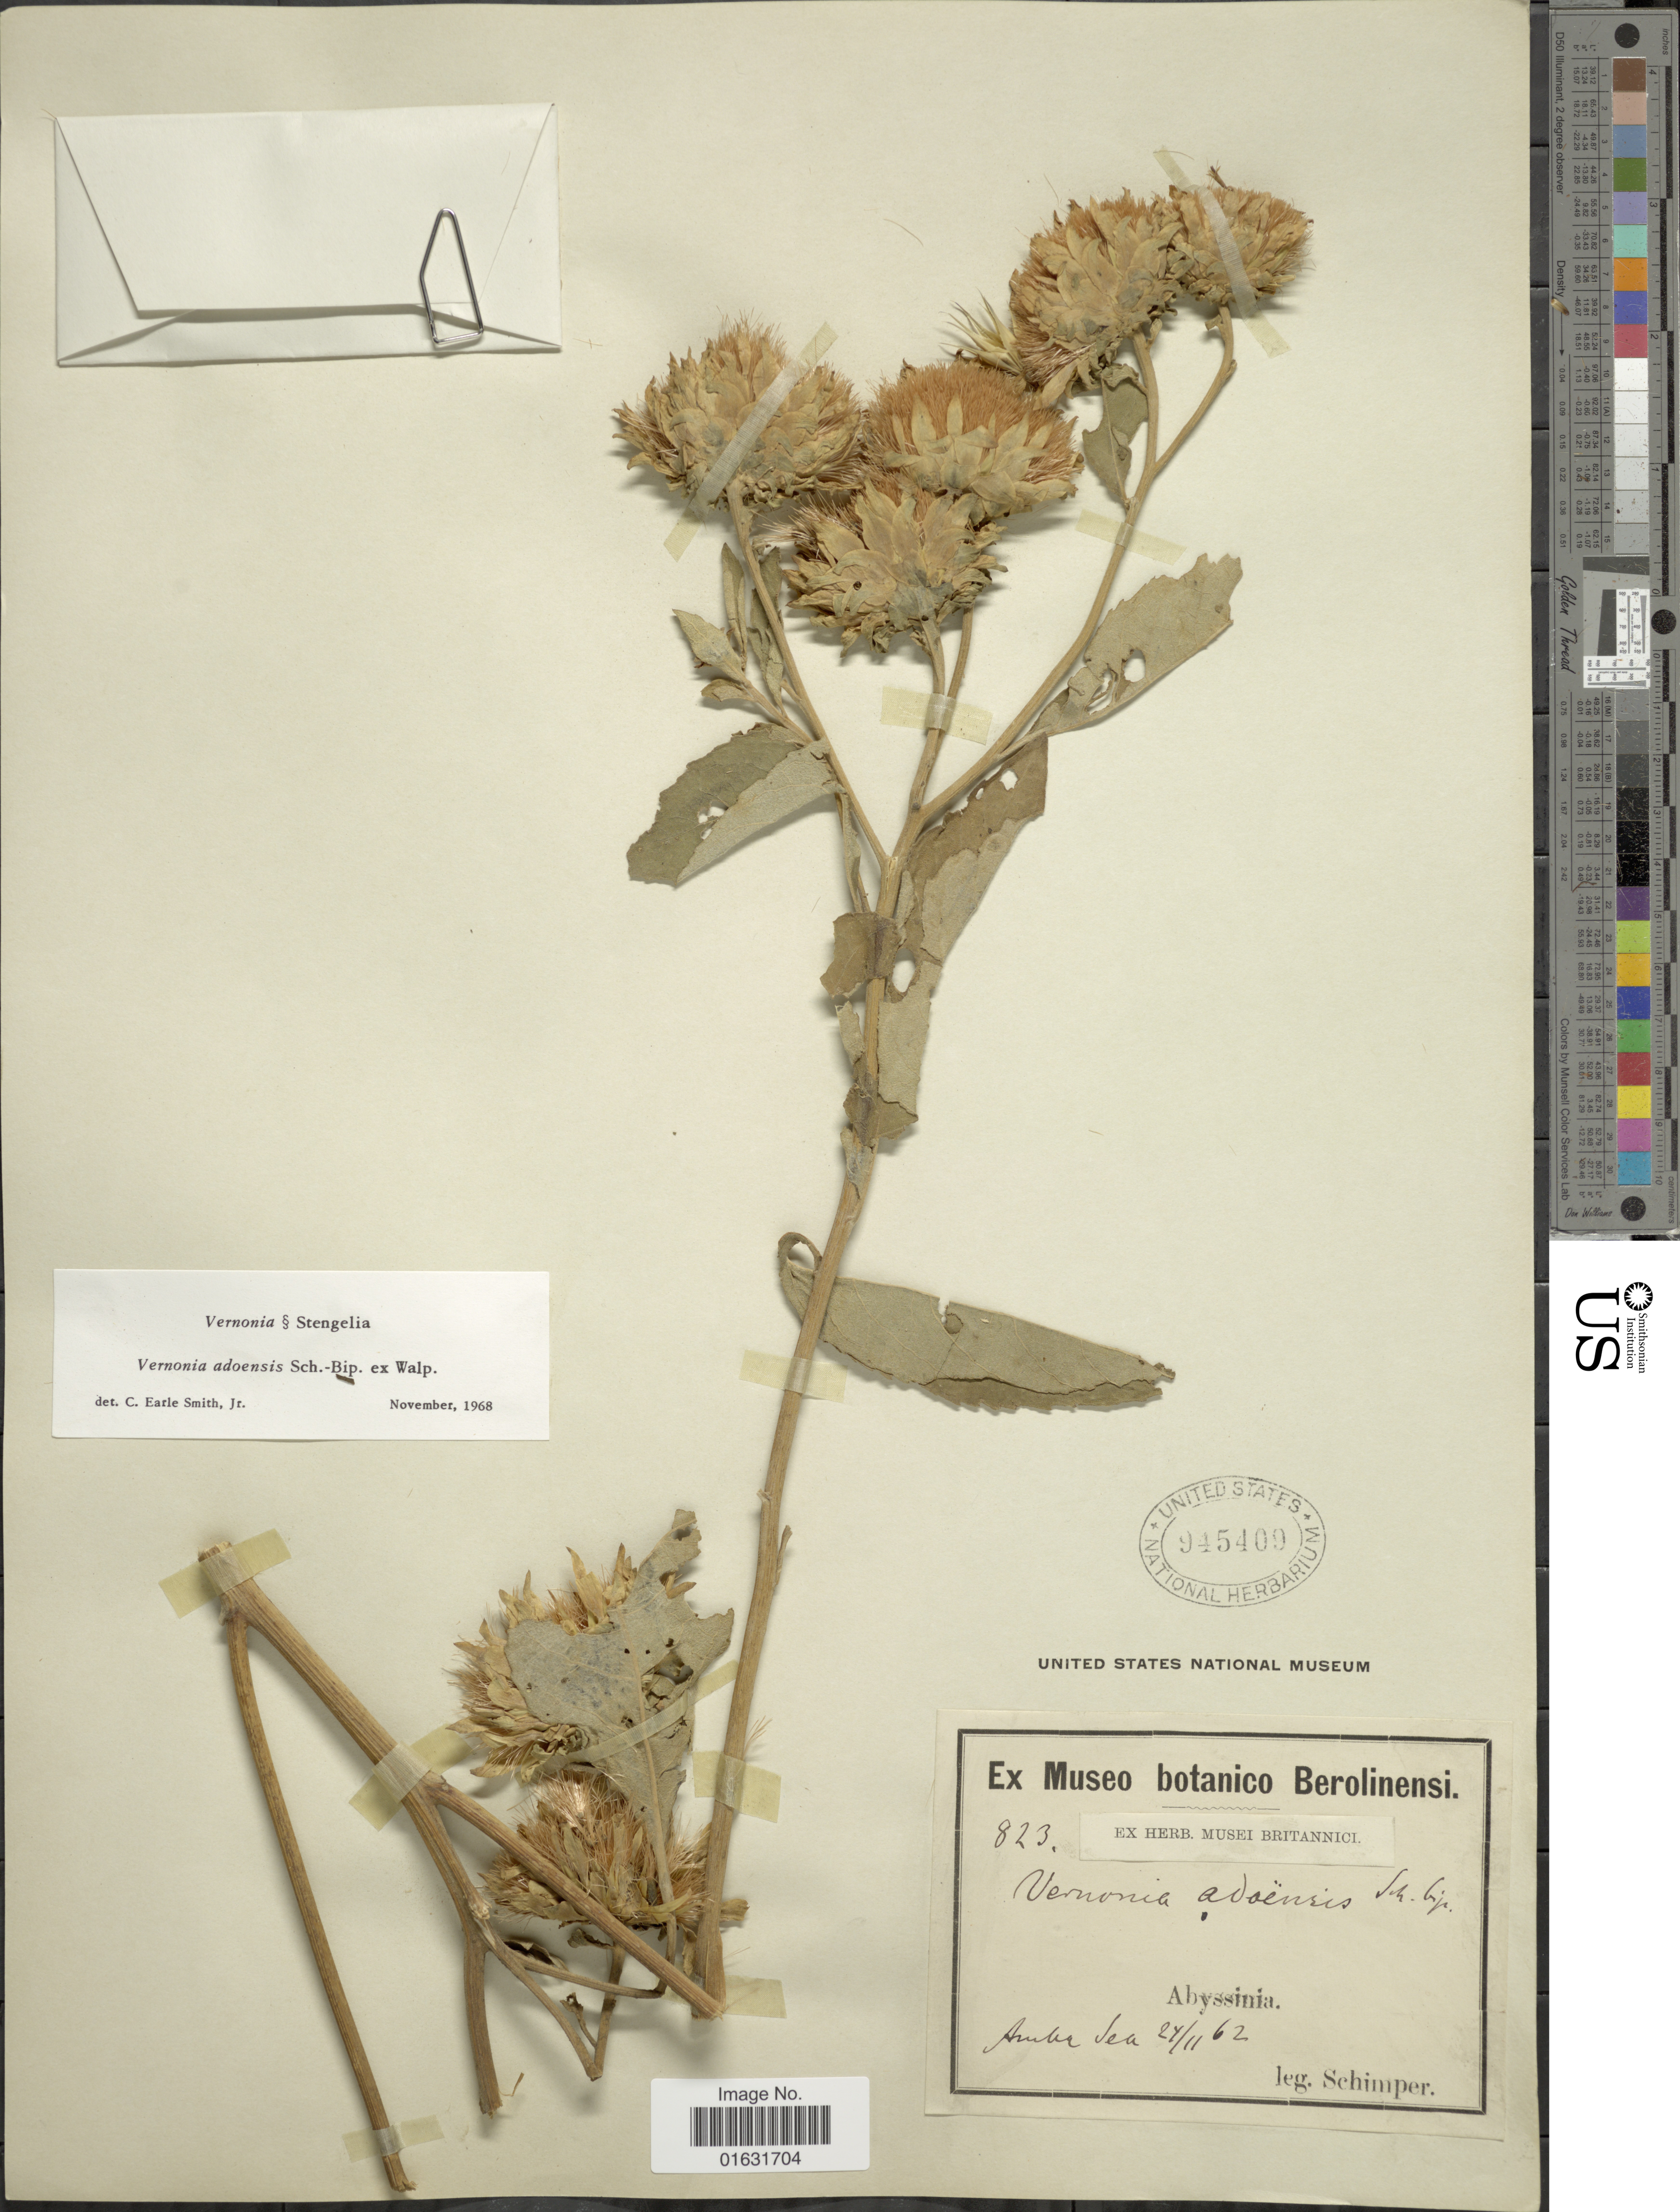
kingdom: Plantae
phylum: Tracheophyta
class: Magnoliopsida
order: Asterales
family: Asteraceae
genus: Baccharoides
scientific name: Baccharoides adoensis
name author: (Sch. Bip. ex Walp.) H. Rob.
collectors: -. Schimper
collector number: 823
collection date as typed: Transcribed d/m/y: 24/11/62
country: Eritrea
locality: Abyssinia, Amba Sea [interpreted]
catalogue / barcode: US 945400